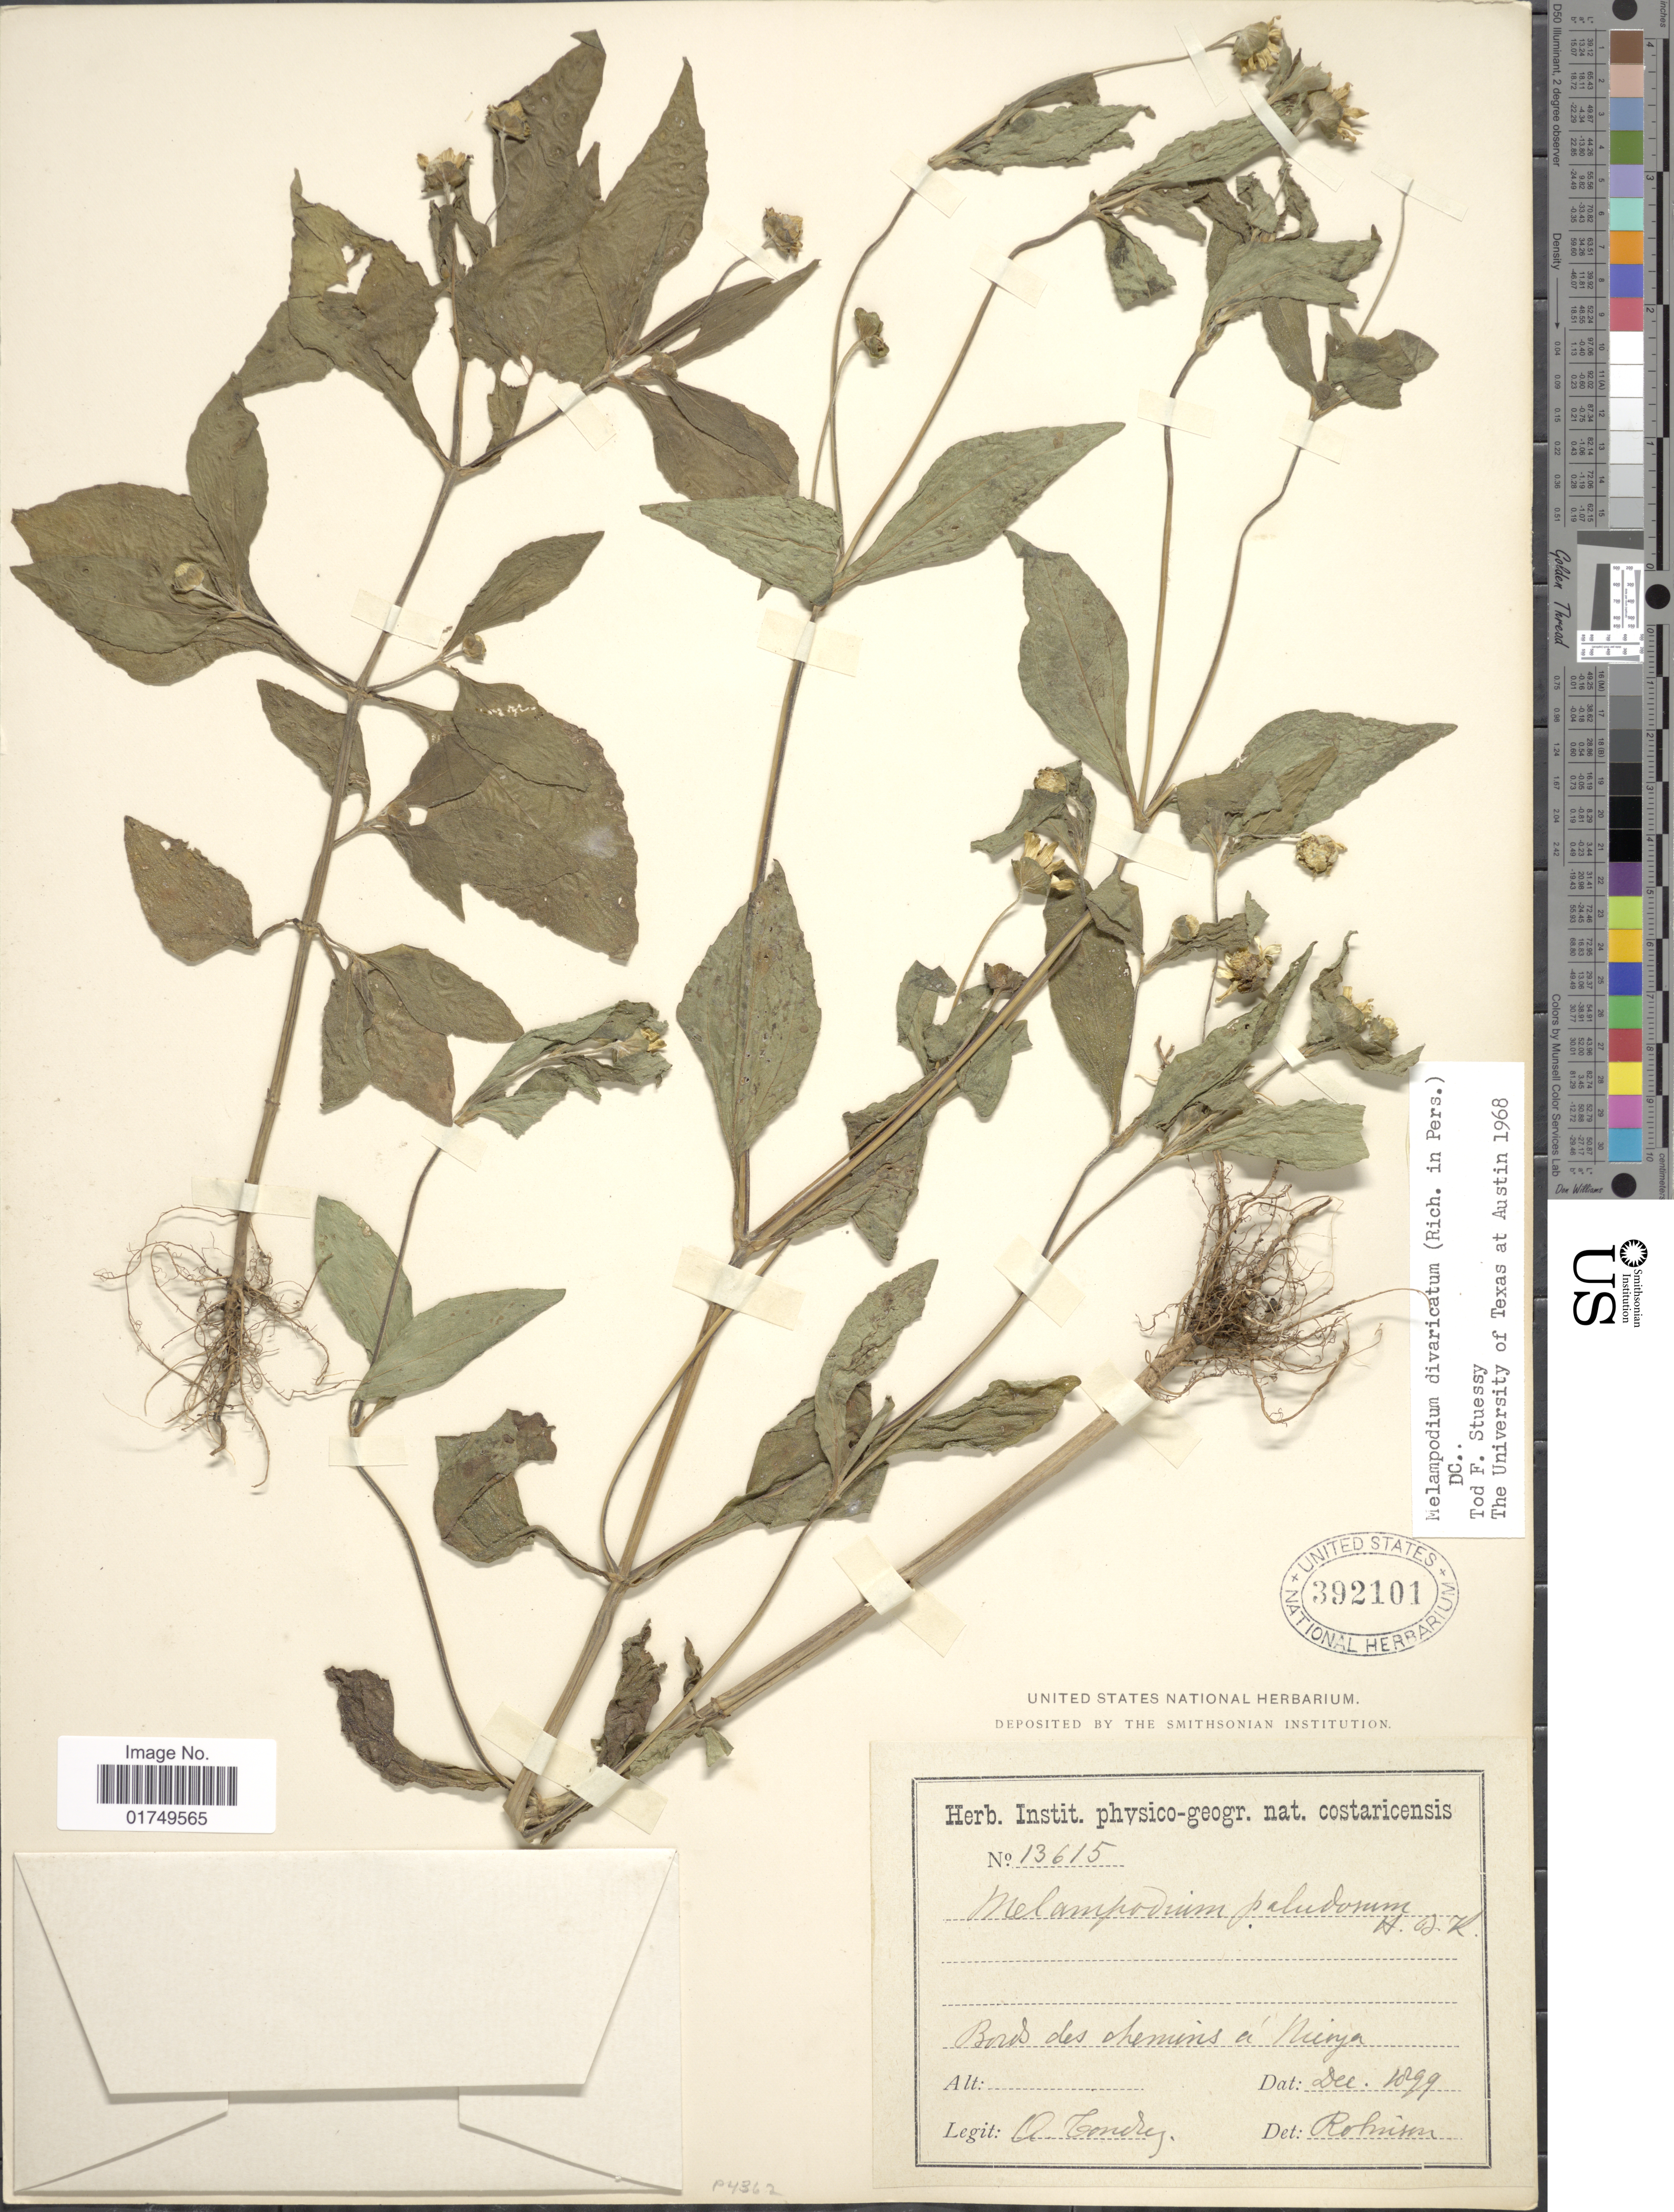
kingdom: Plantae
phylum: Tracheophyta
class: Magnoliopsida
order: Asterales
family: Asteraceae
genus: Melampodium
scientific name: Melampodium divaricatum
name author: (Rich.) DC.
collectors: A. Tonduz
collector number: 13615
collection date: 1899-12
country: Costa Rica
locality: Bords des chemins à Nicoya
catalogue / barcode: US 392101